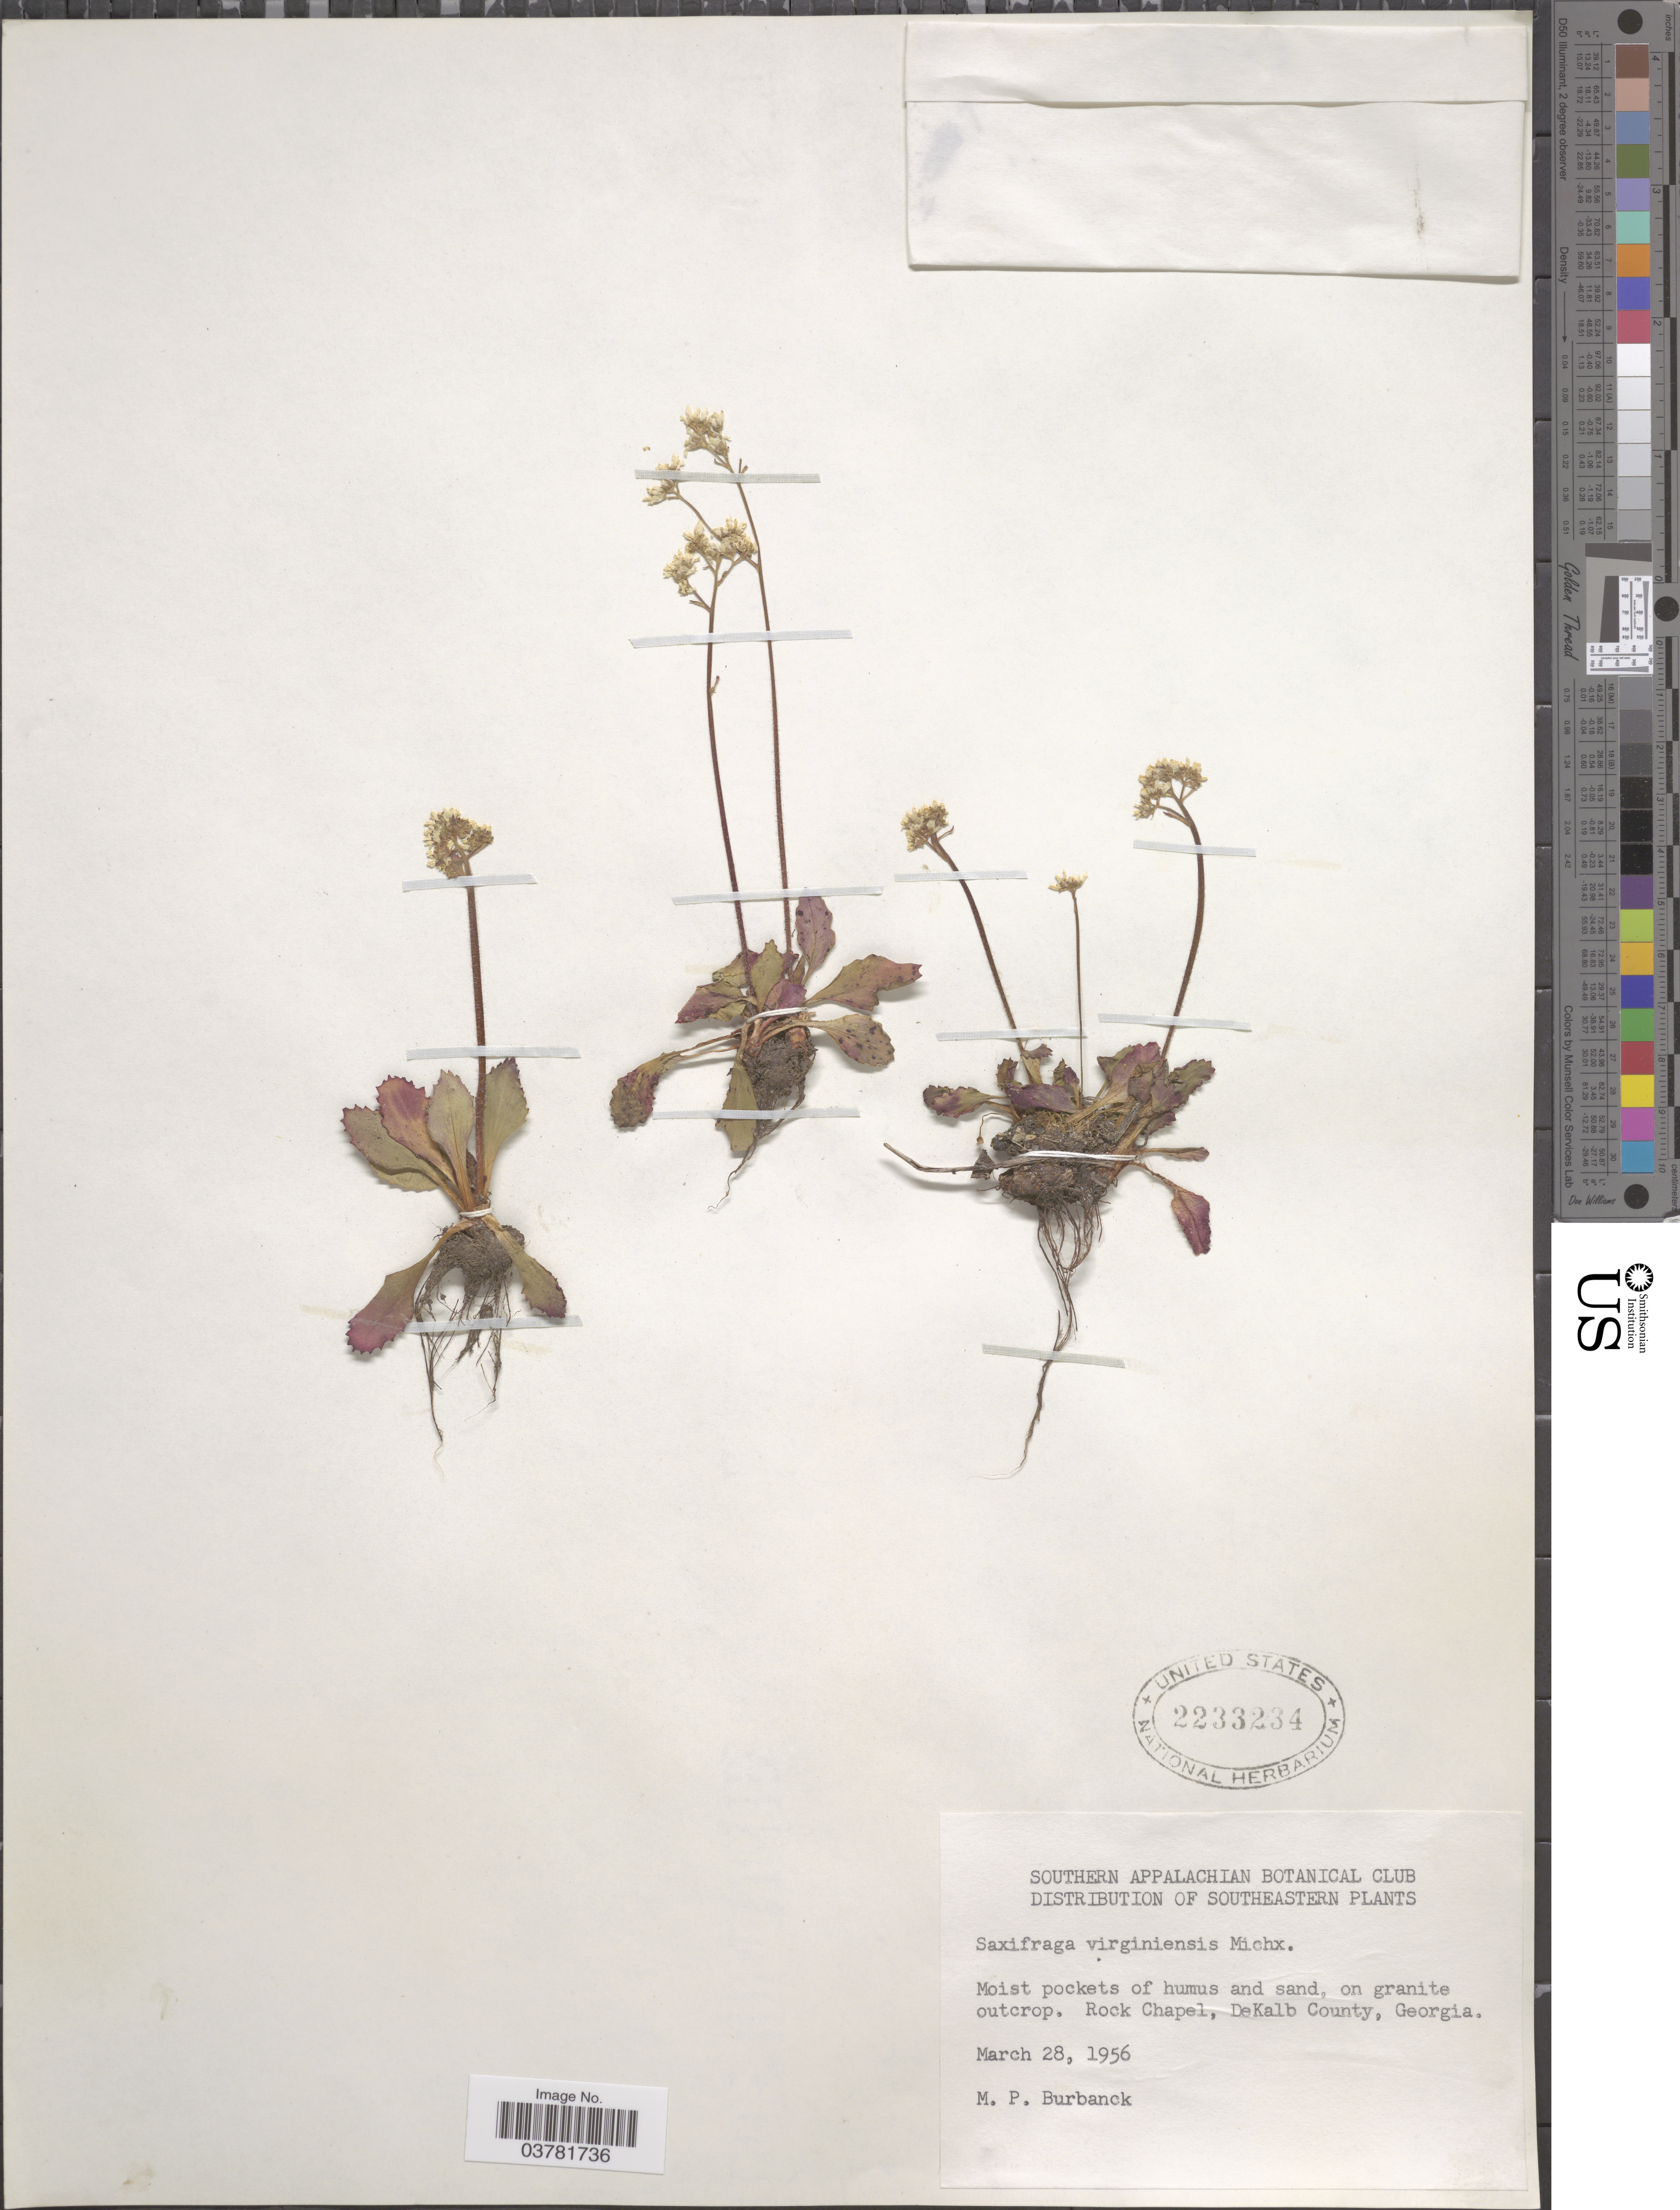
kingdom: Plantae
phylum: Tracheophyta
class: Magnoliopsida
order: Saxifragales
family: Saxifragaceae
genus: Micranthes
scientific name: Micranthes virginiensis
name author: (Michx.) Small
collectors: M. Burbanck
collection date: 1956-03-28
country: United States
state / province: Georgia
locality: Southeastern. Rock Chapel, DeKalb County.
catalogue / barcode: US 2233234